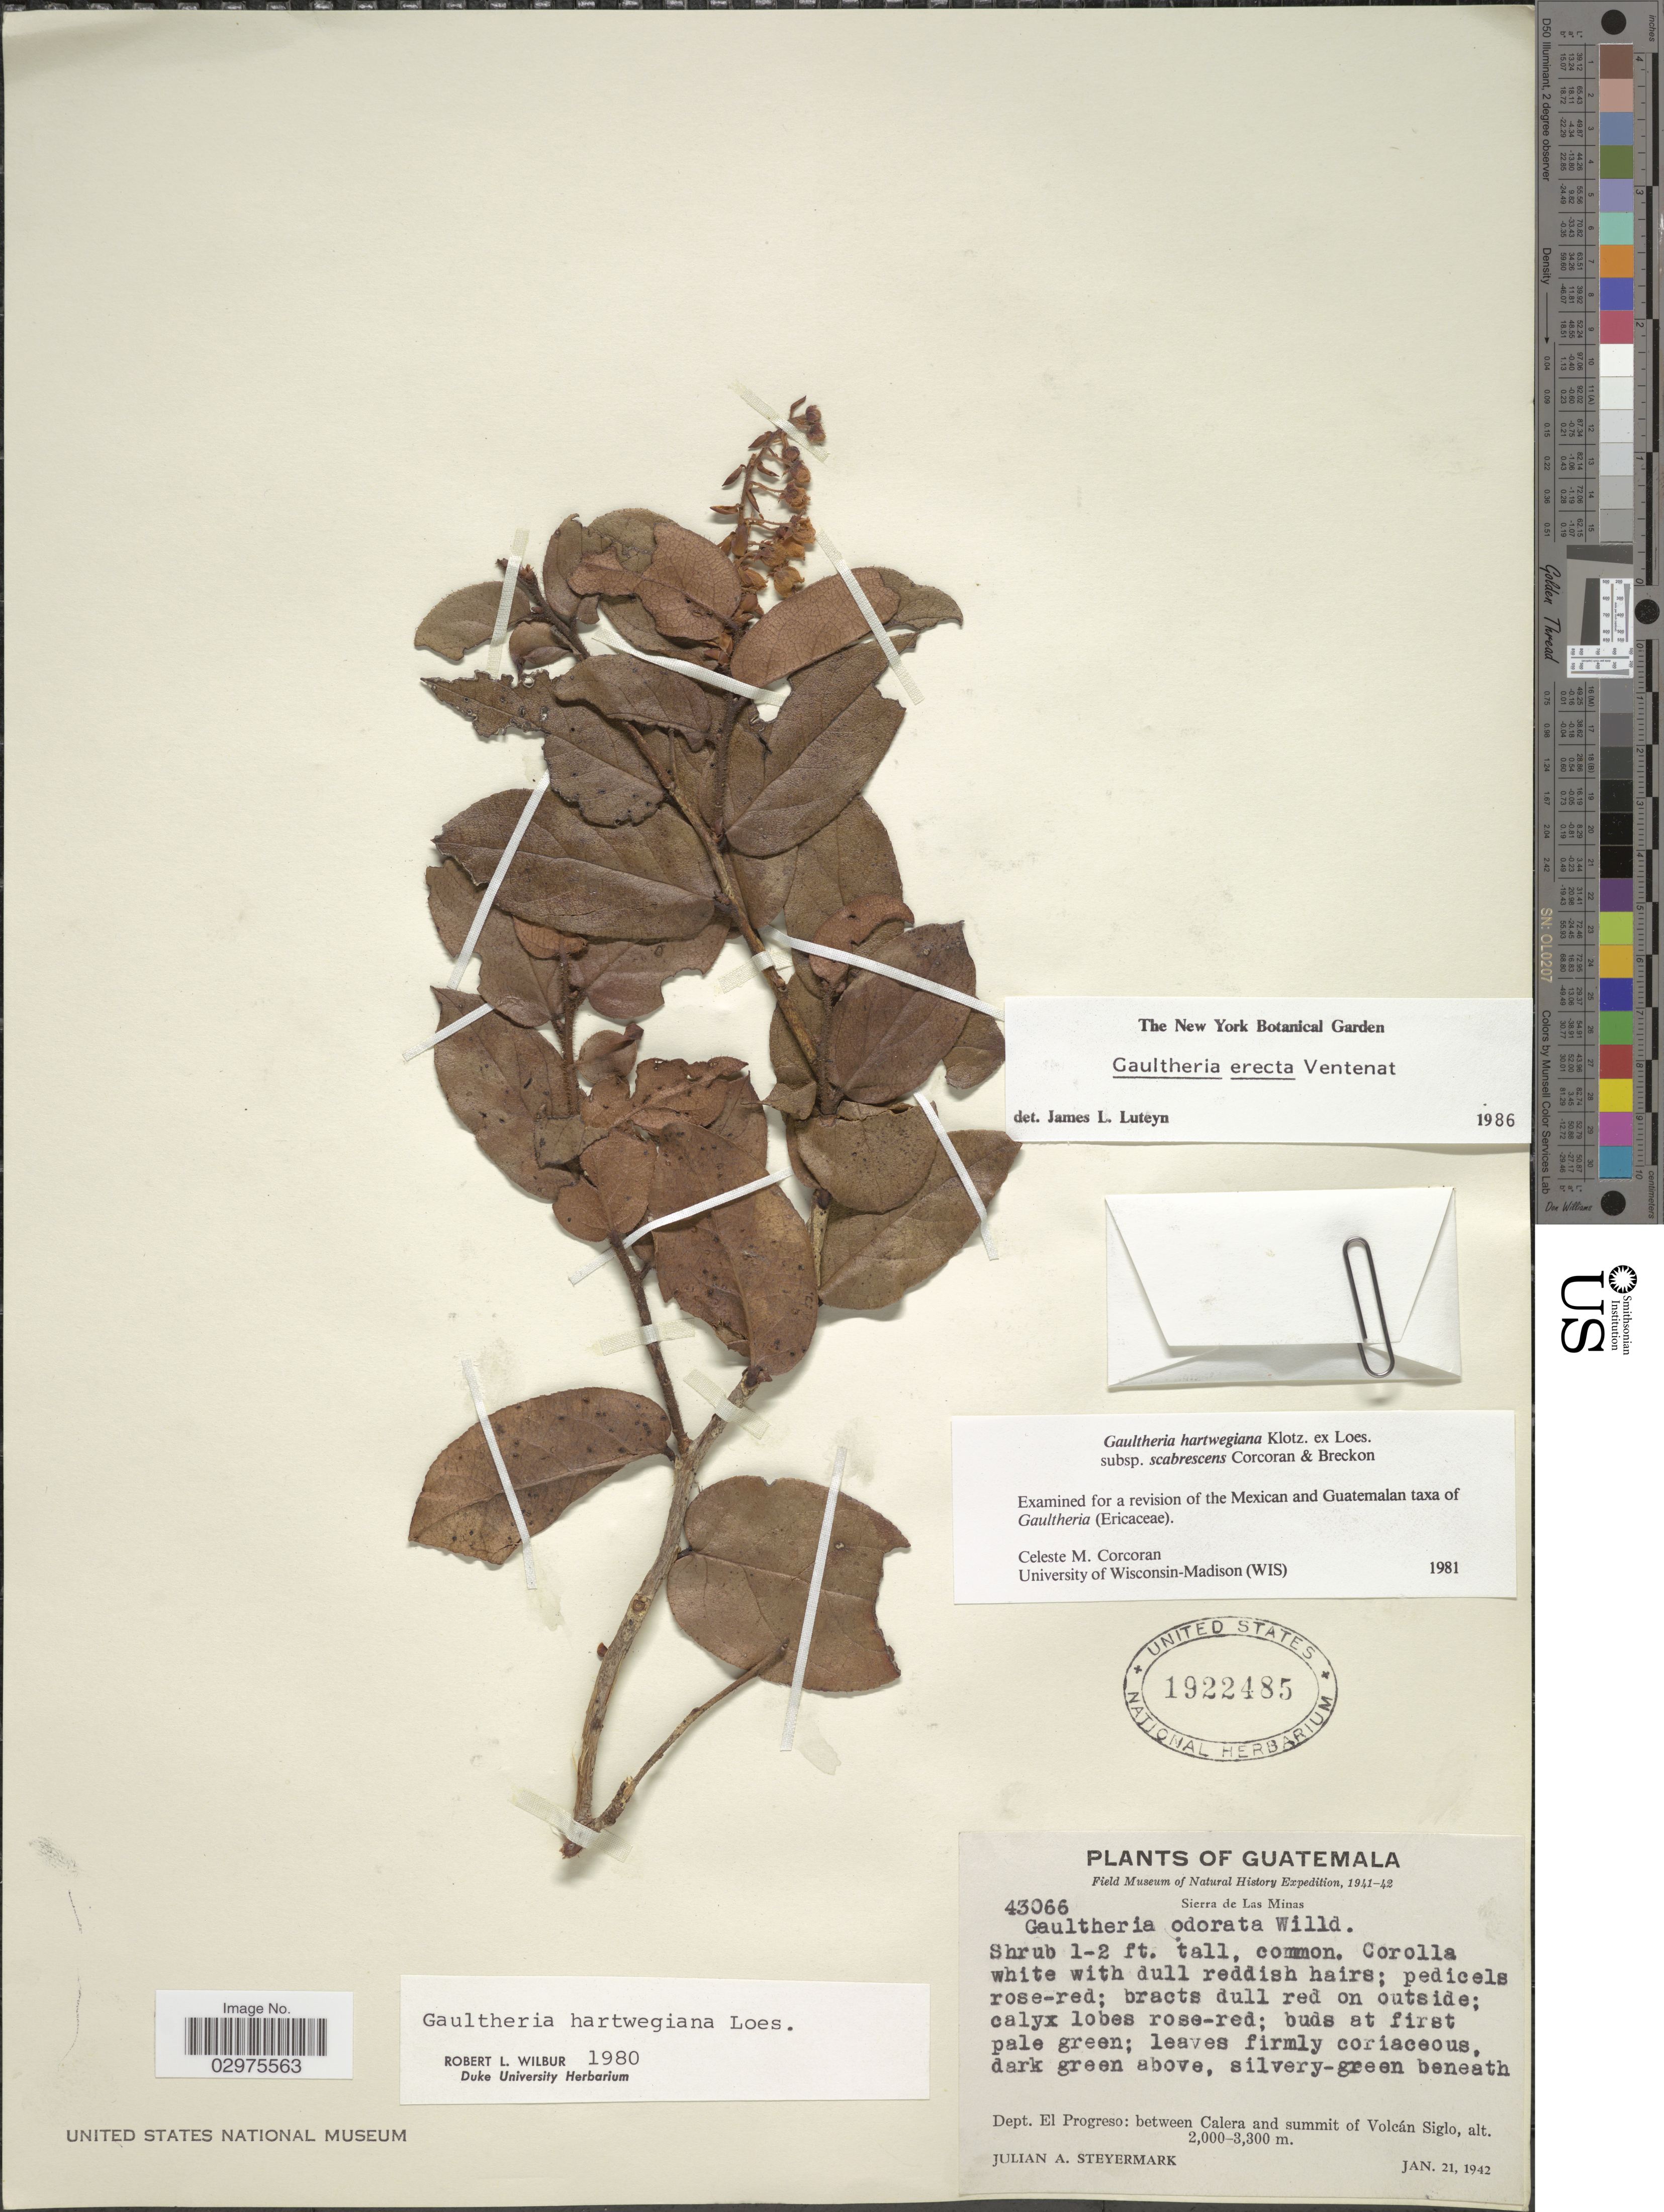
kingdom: Plantae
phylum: Tracheophyta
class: Magnoliopsida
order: Ericales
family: Ericaceae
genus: Gaultheria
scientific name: Gaultheria erecta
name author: Vent.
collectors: J. Steyermark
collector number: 43066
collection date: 1942-01-21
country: Guatemala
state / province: El Progreso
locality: Sierra de Las Minas. Dept. El Progreso: between Calera and summit of Volcán Siglo.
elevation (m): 2000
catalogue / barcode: US 1922485